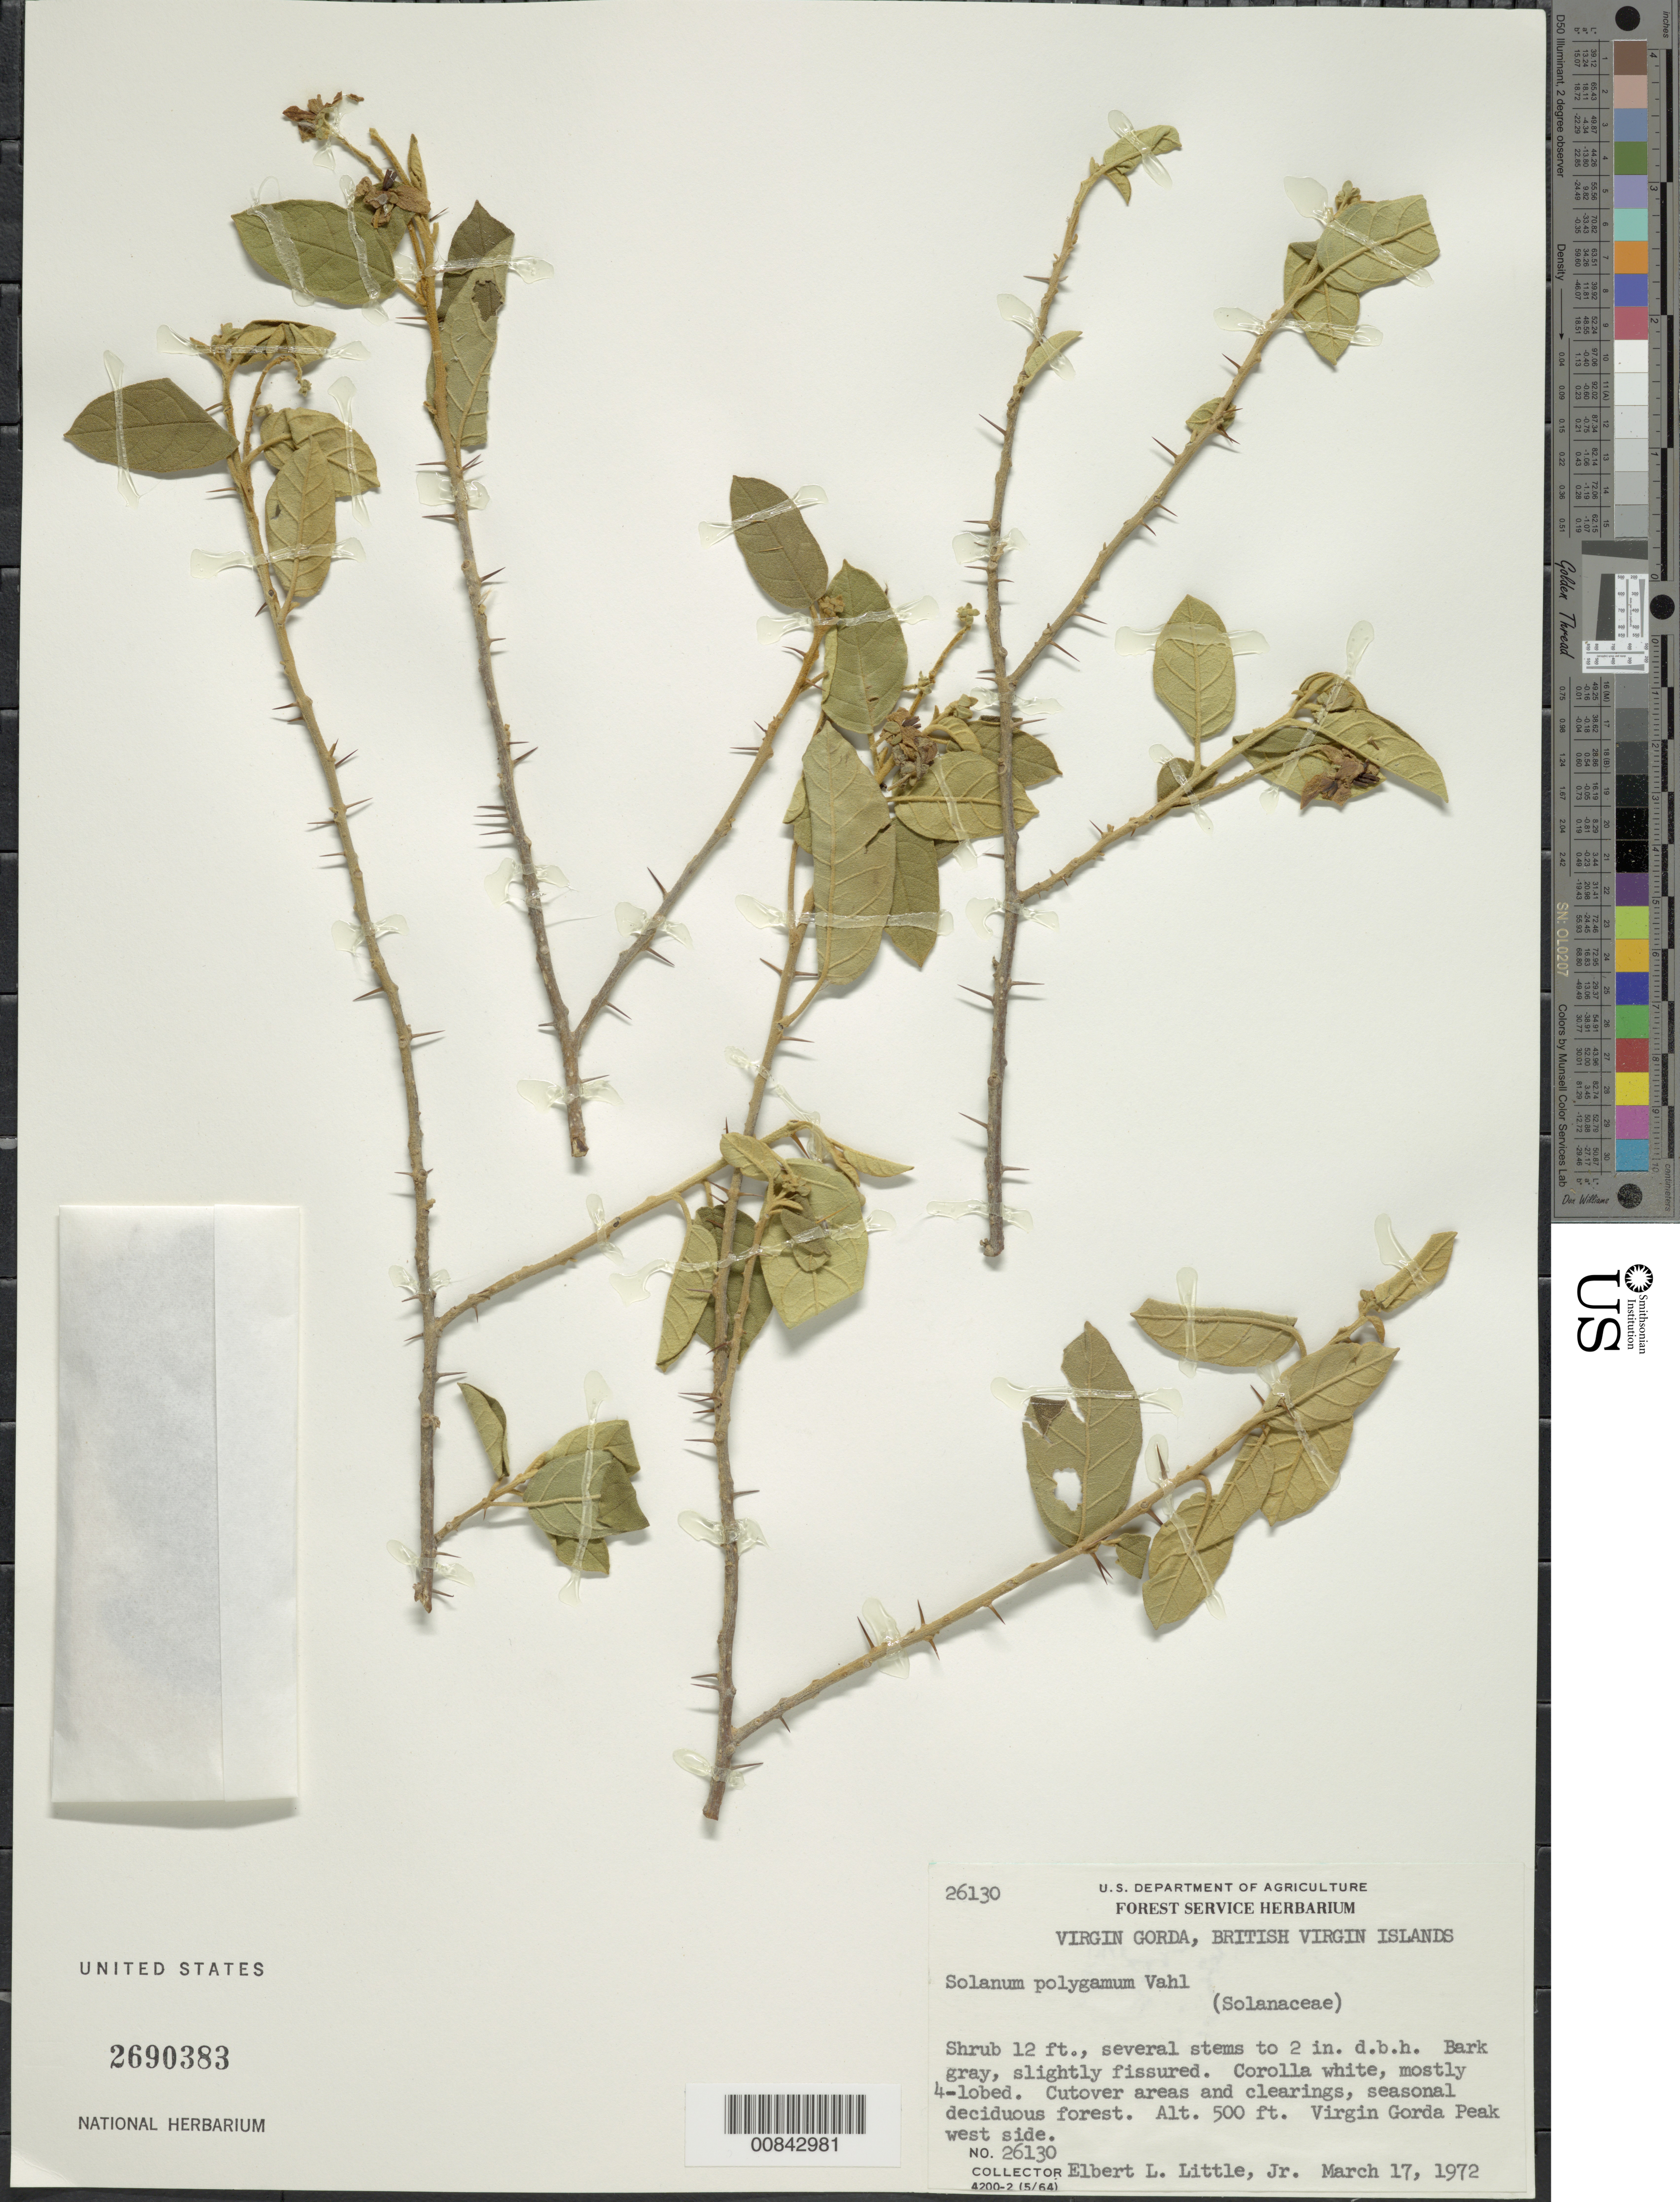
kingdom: Plantae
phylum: Tracheophyta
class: Magnoliopsida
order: Solanales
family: Solanaceae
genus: Solanum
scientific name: Solanum polygamum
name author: Vahl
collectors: E. L. Little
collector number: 26130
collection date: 1972-03-17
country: British Virgin Islands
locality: Virgin Gorda, British Virgin Islands, Virgin Gorda Peak, west side.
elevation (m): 152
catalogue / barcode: US 2690383